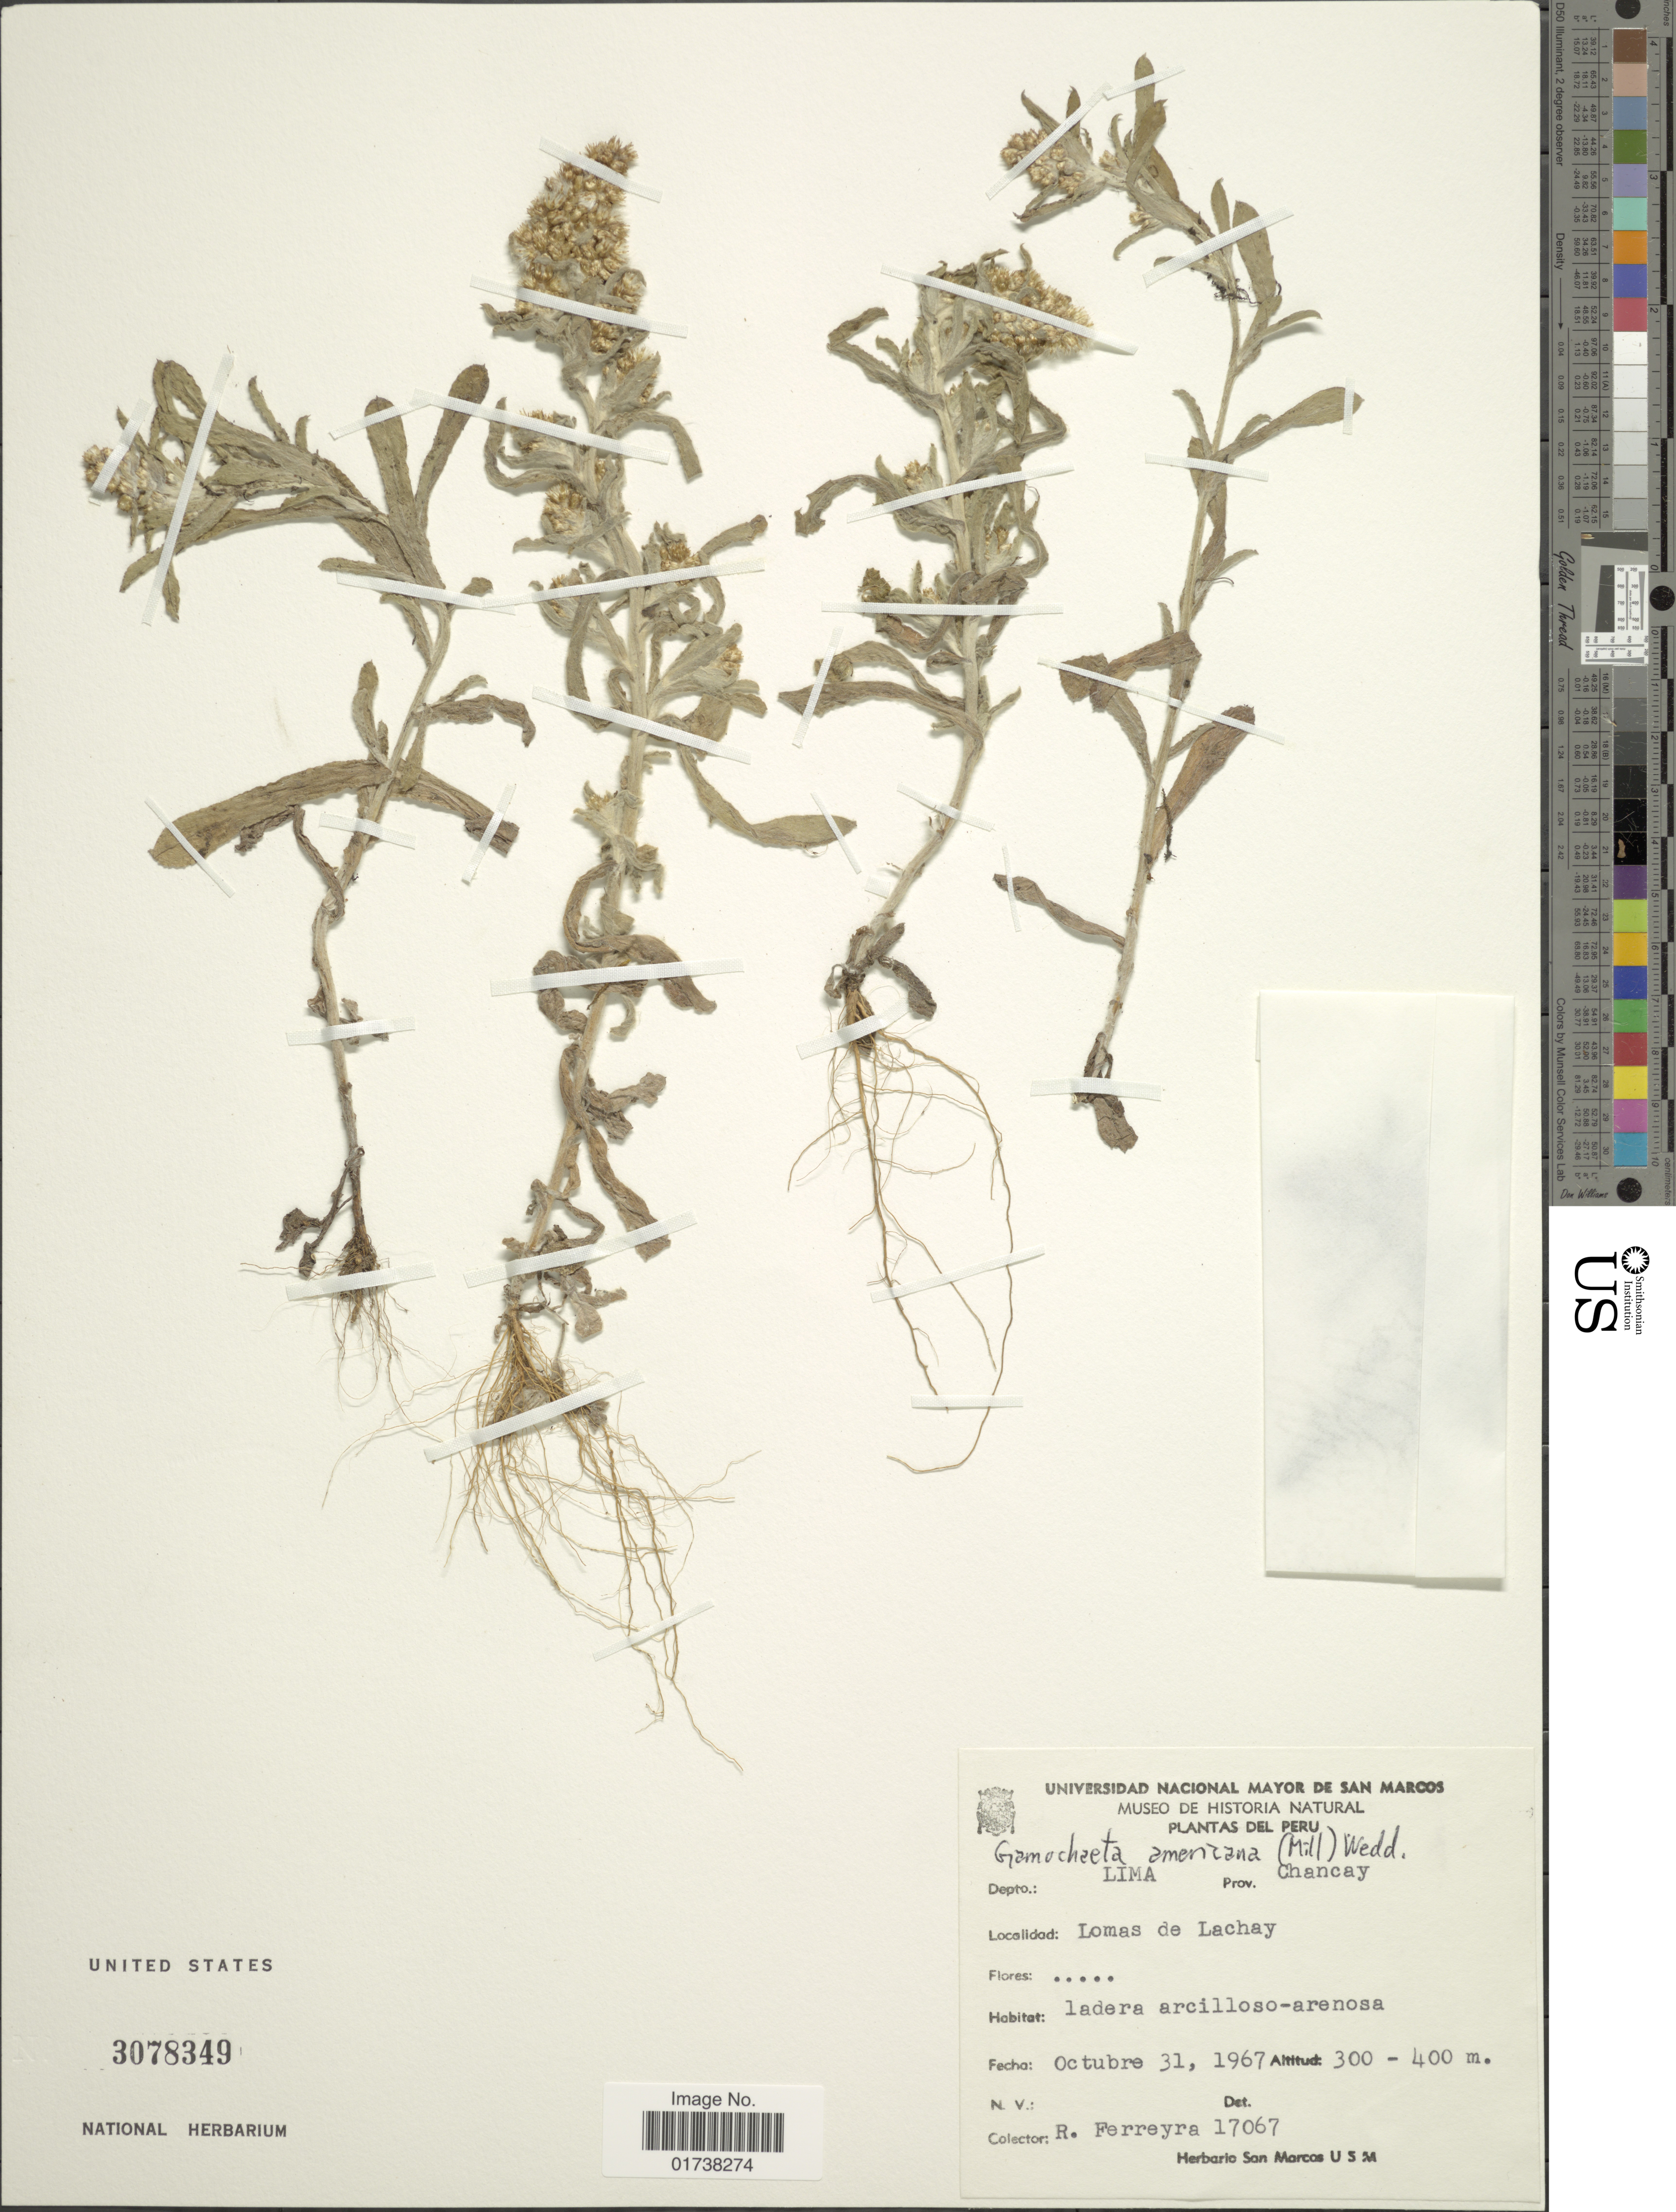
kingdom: Plantae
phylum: Tracheophyta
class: Magnoliopsida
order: Asterales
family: Asteraceae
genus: Gamochaeta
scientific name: Gamochaeta americana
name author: (Mill.) Wedd.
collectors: R. A. Ferreyra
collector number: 17067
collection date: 1967-10-31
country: Peru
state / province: Lima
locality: Depto. Lima, Prov. Chancay, Lomas de Lachay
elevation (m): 300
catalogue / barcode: US 3078349